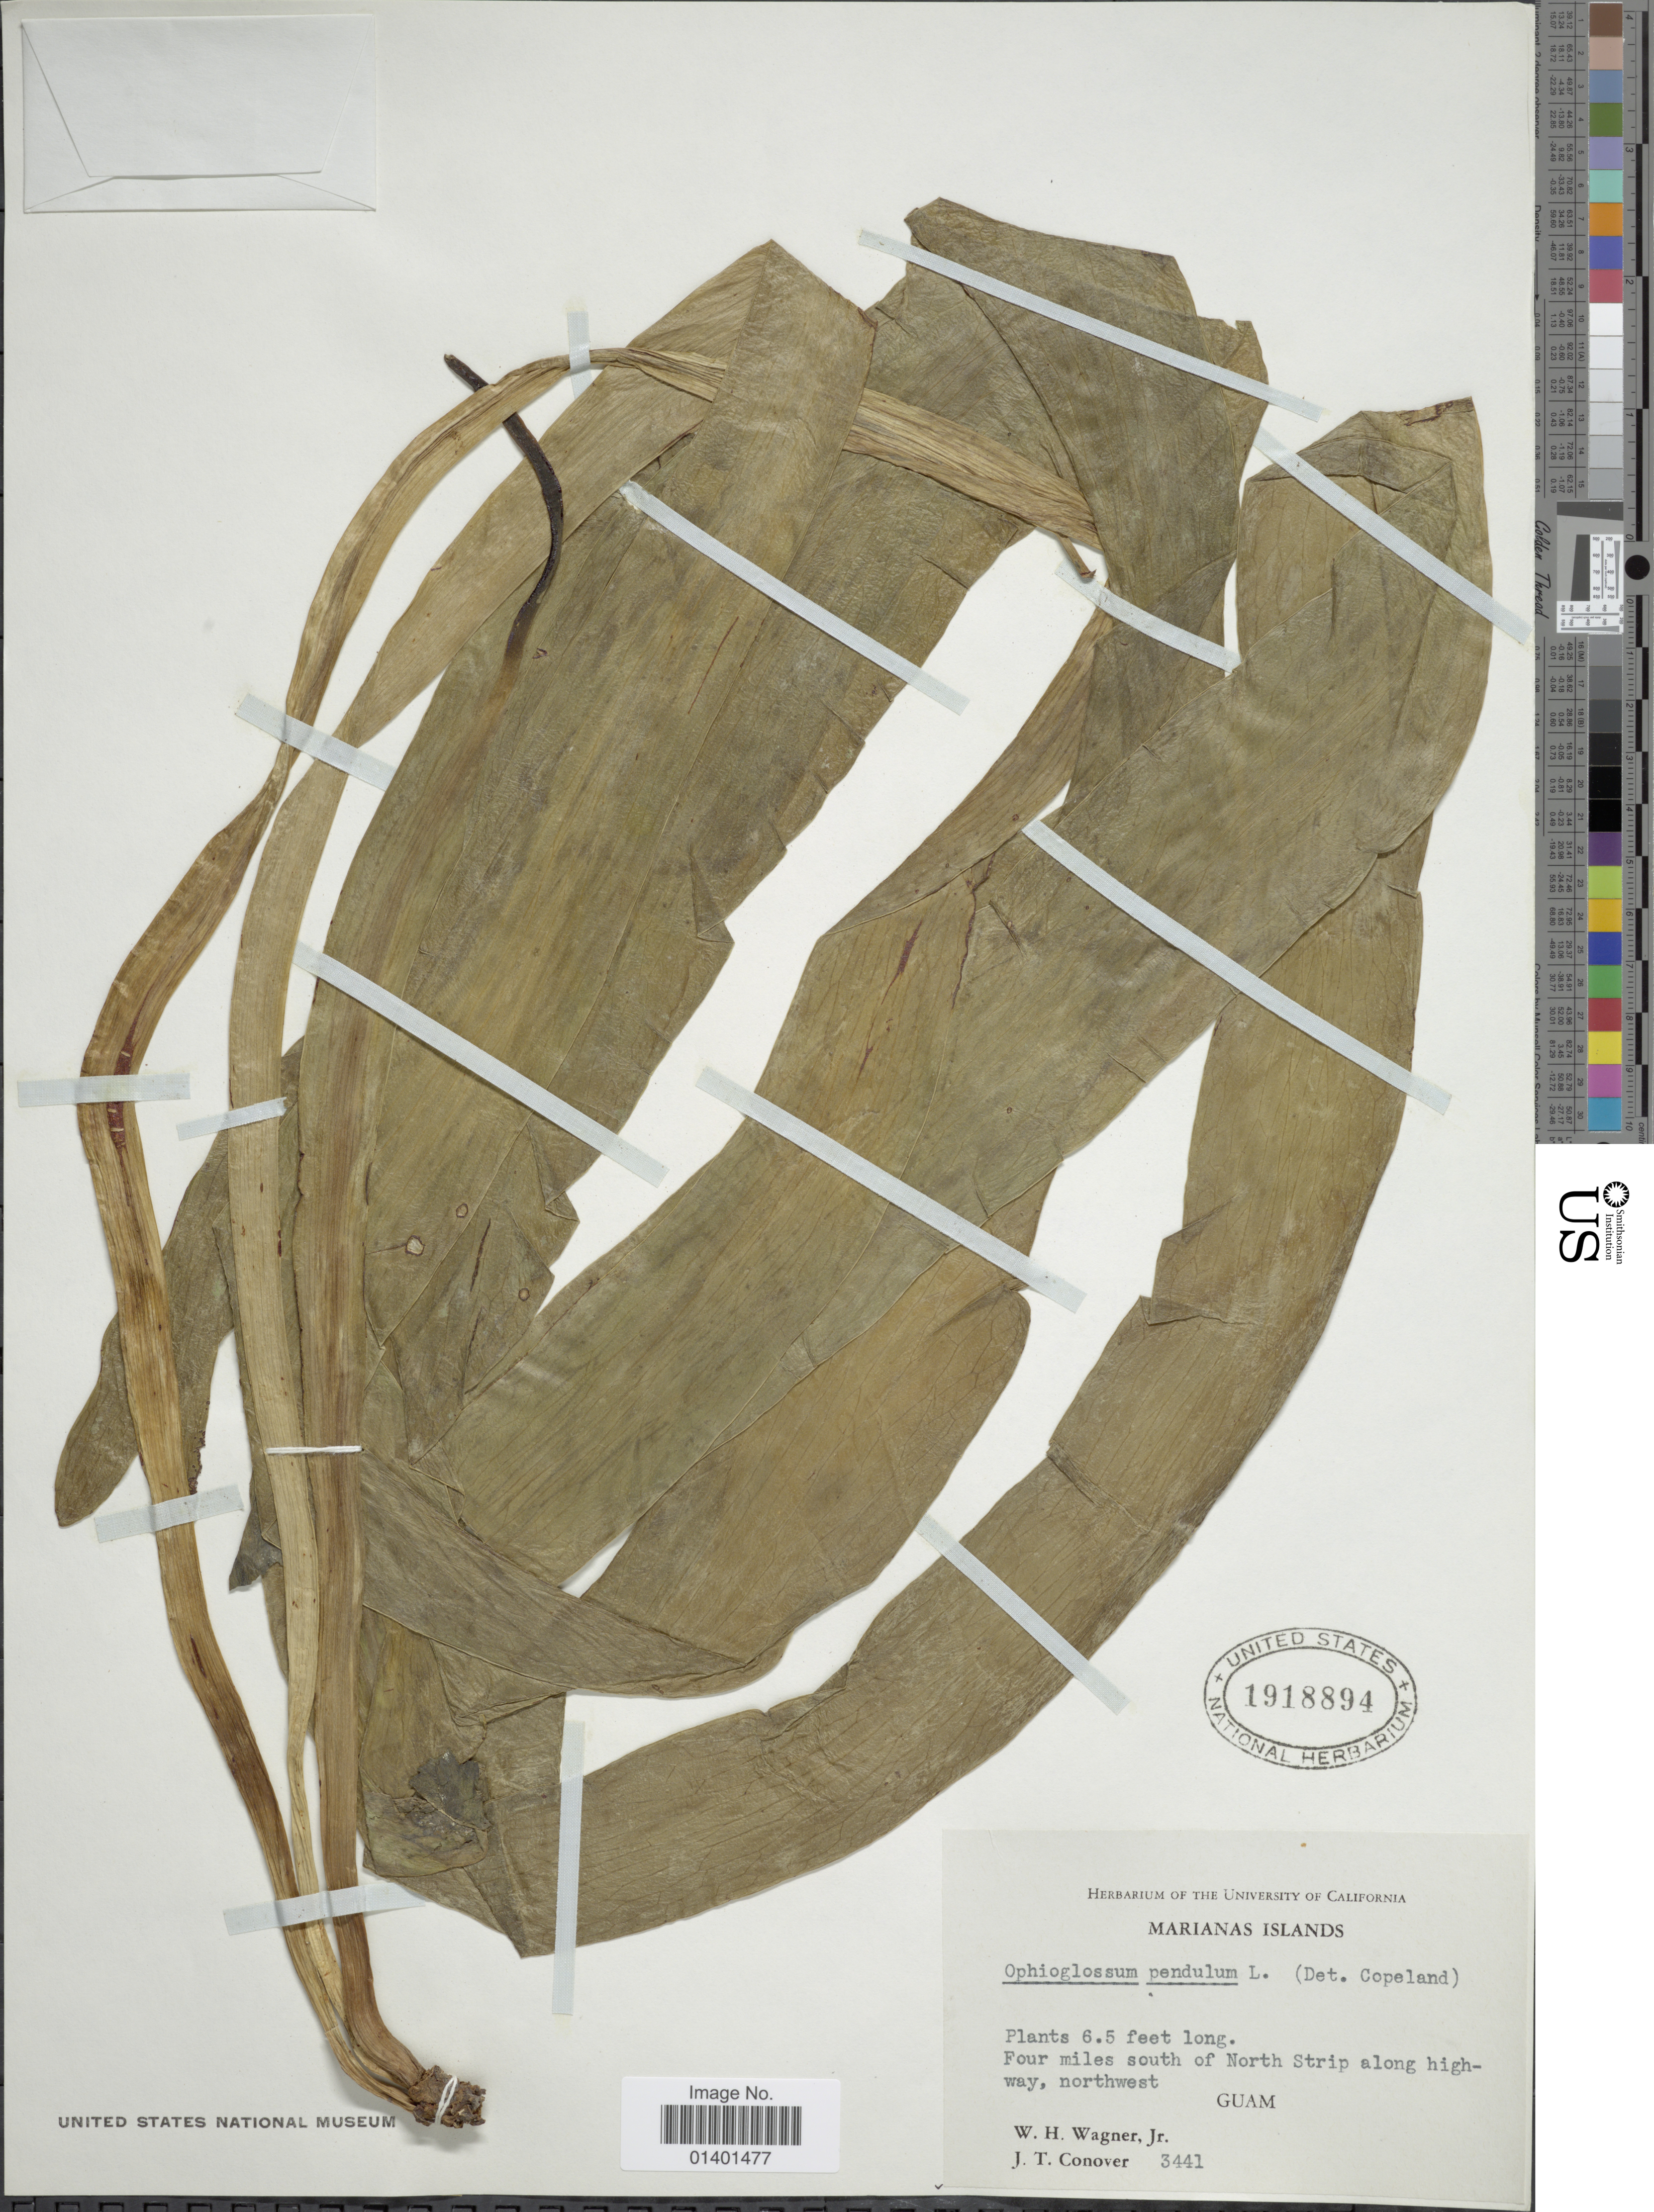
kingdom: Plantae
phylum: Tracheophyta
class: Polypodiopsida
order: Ophioglossales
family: Ophioglossaceae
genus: Ophioderma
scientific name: Ophioderma pendulum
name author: (L.) C. Presl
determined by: Wagner, W. L., (BOT), Smithsonian Institution - National Museum of Natural History (UNITED STATES)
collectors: W. H. Wagner & J. T. Conover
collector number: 3441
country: Guam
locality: Marianas islands, four miles south of North Strip along highway, northwest Guam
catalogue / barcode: US 1918894